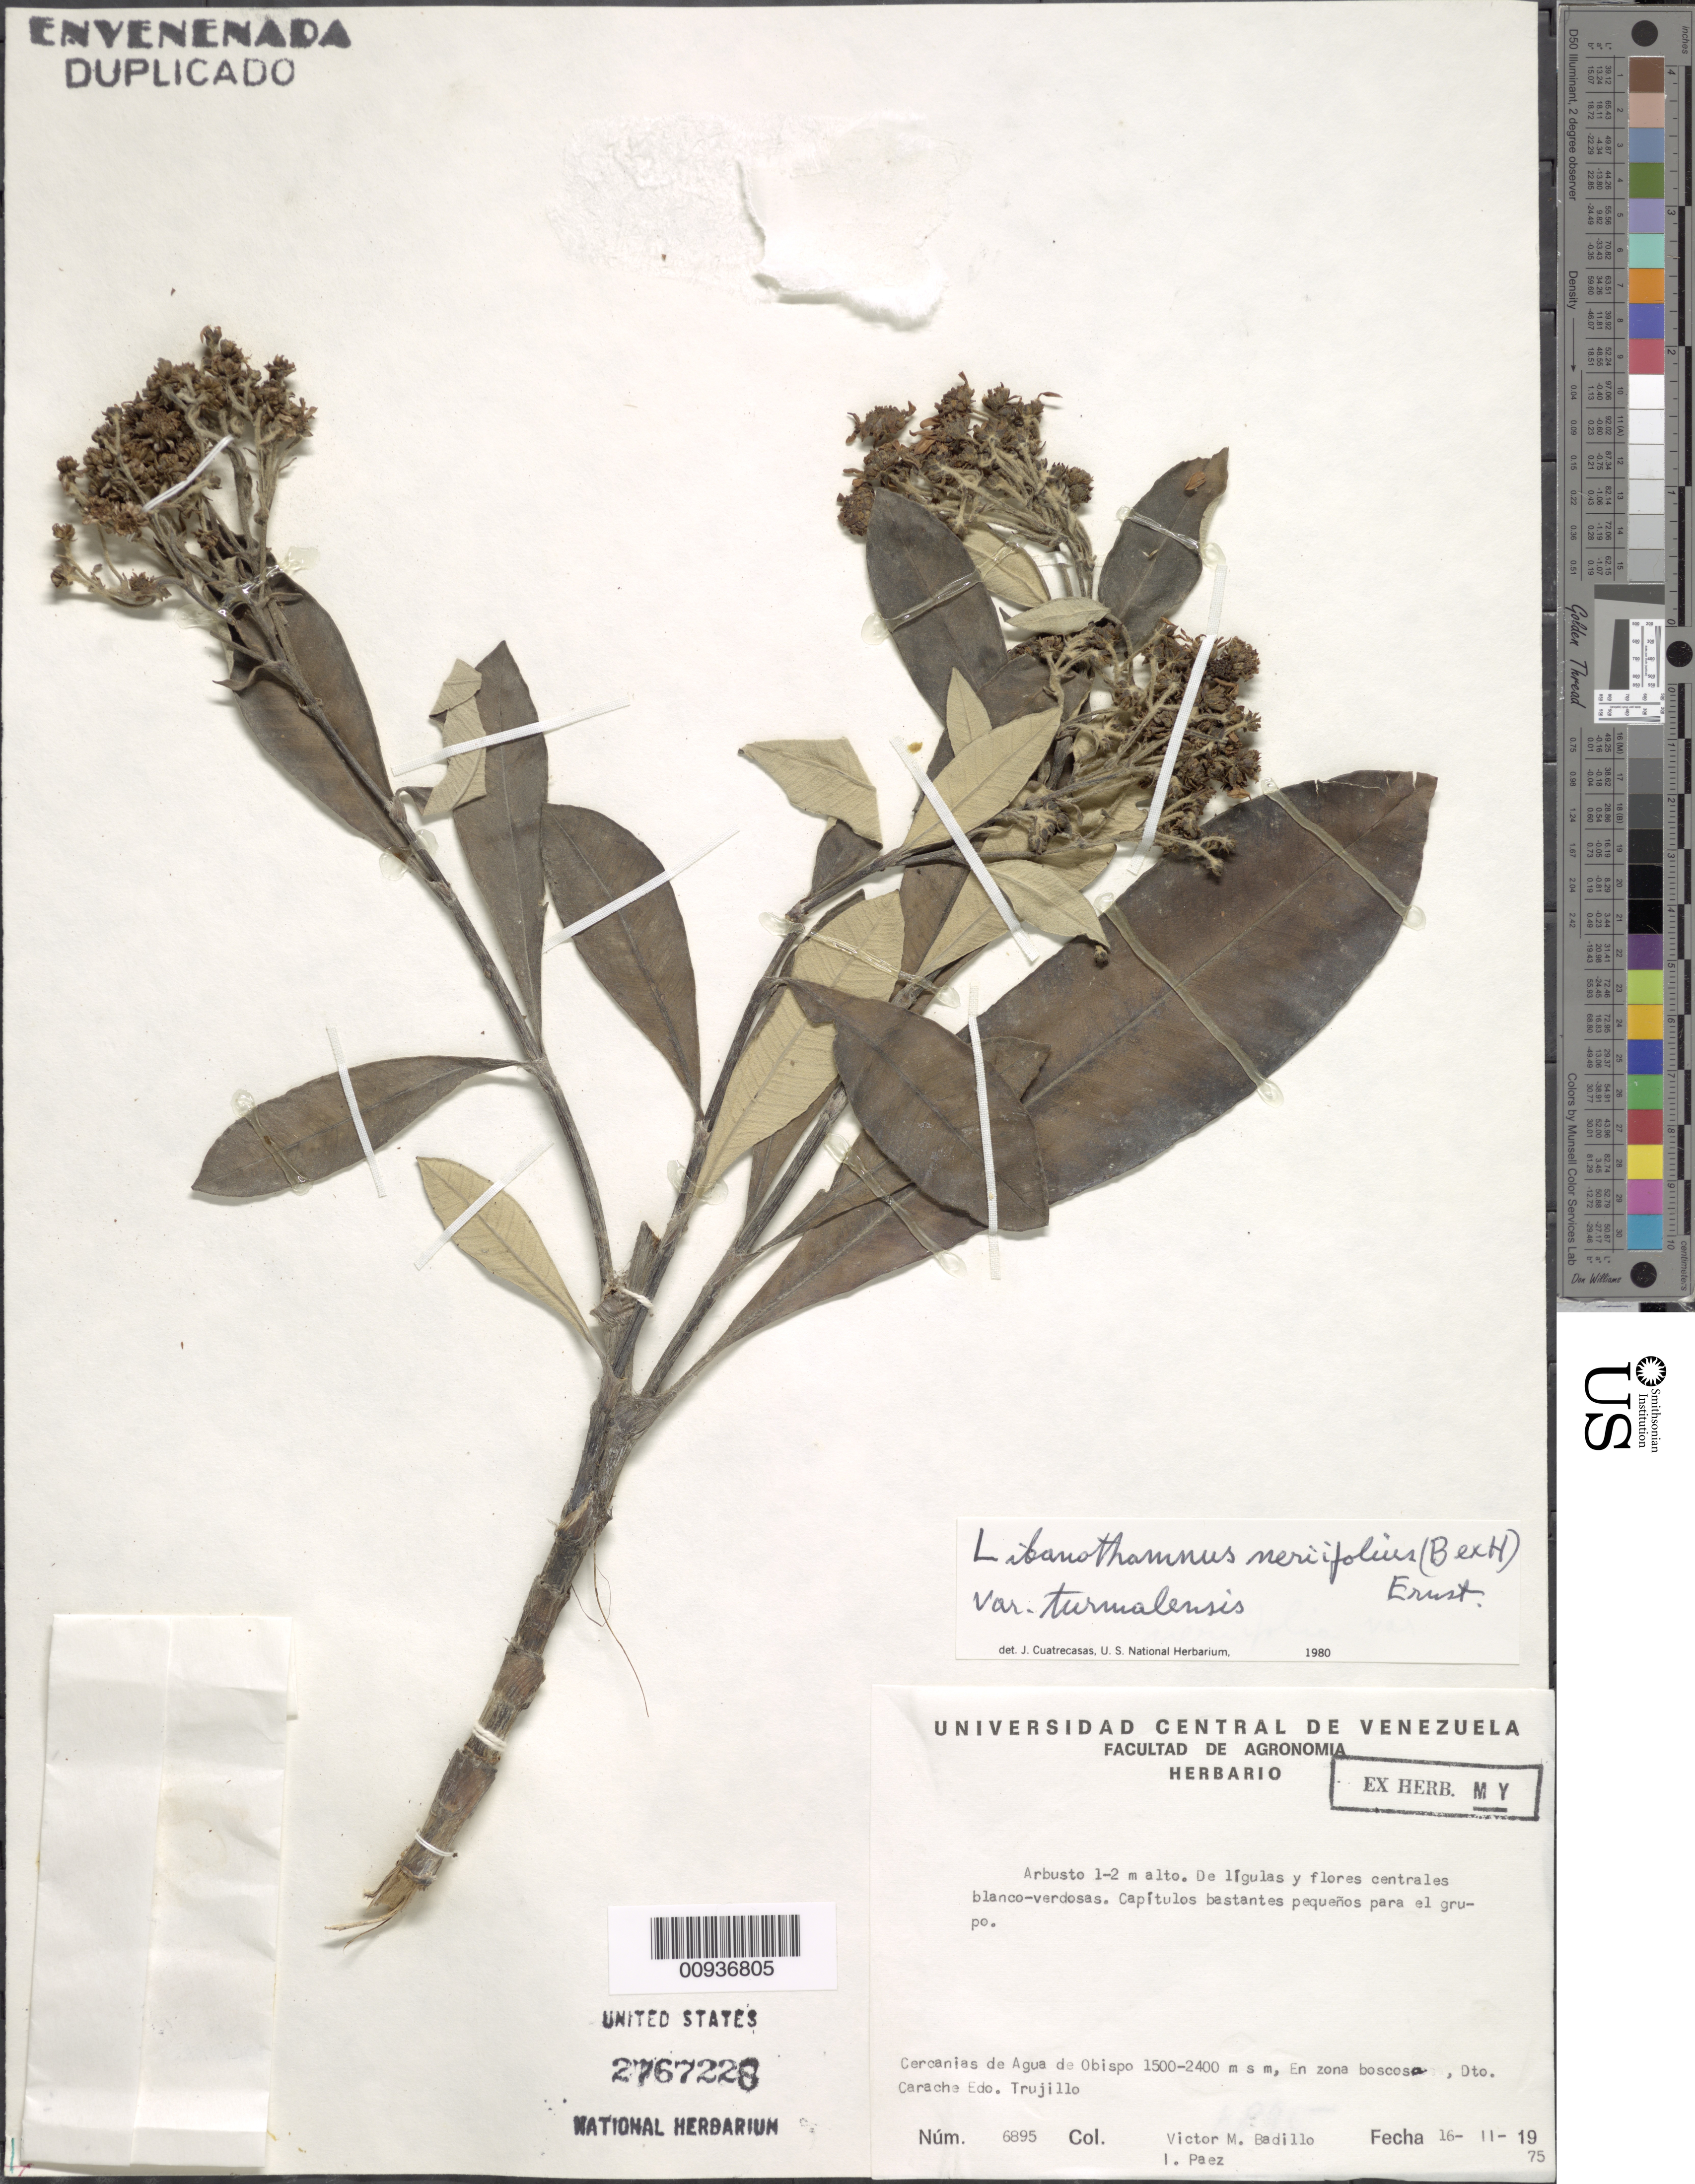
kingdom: Plantae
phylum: Tracheophyta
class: Magnoliopsida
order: Asterales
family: Asteraceae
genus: Libanothamnus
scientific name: Libanothamnus neriifolius var. turmalensis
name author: Cuatrec.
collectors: V. Badillo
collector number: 6895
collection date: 1975-11-16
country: Venezuela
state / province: Trujillo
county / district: Carache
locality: Cercanías de Agua de Obispo.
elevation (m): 1500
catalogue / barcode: US 2767228